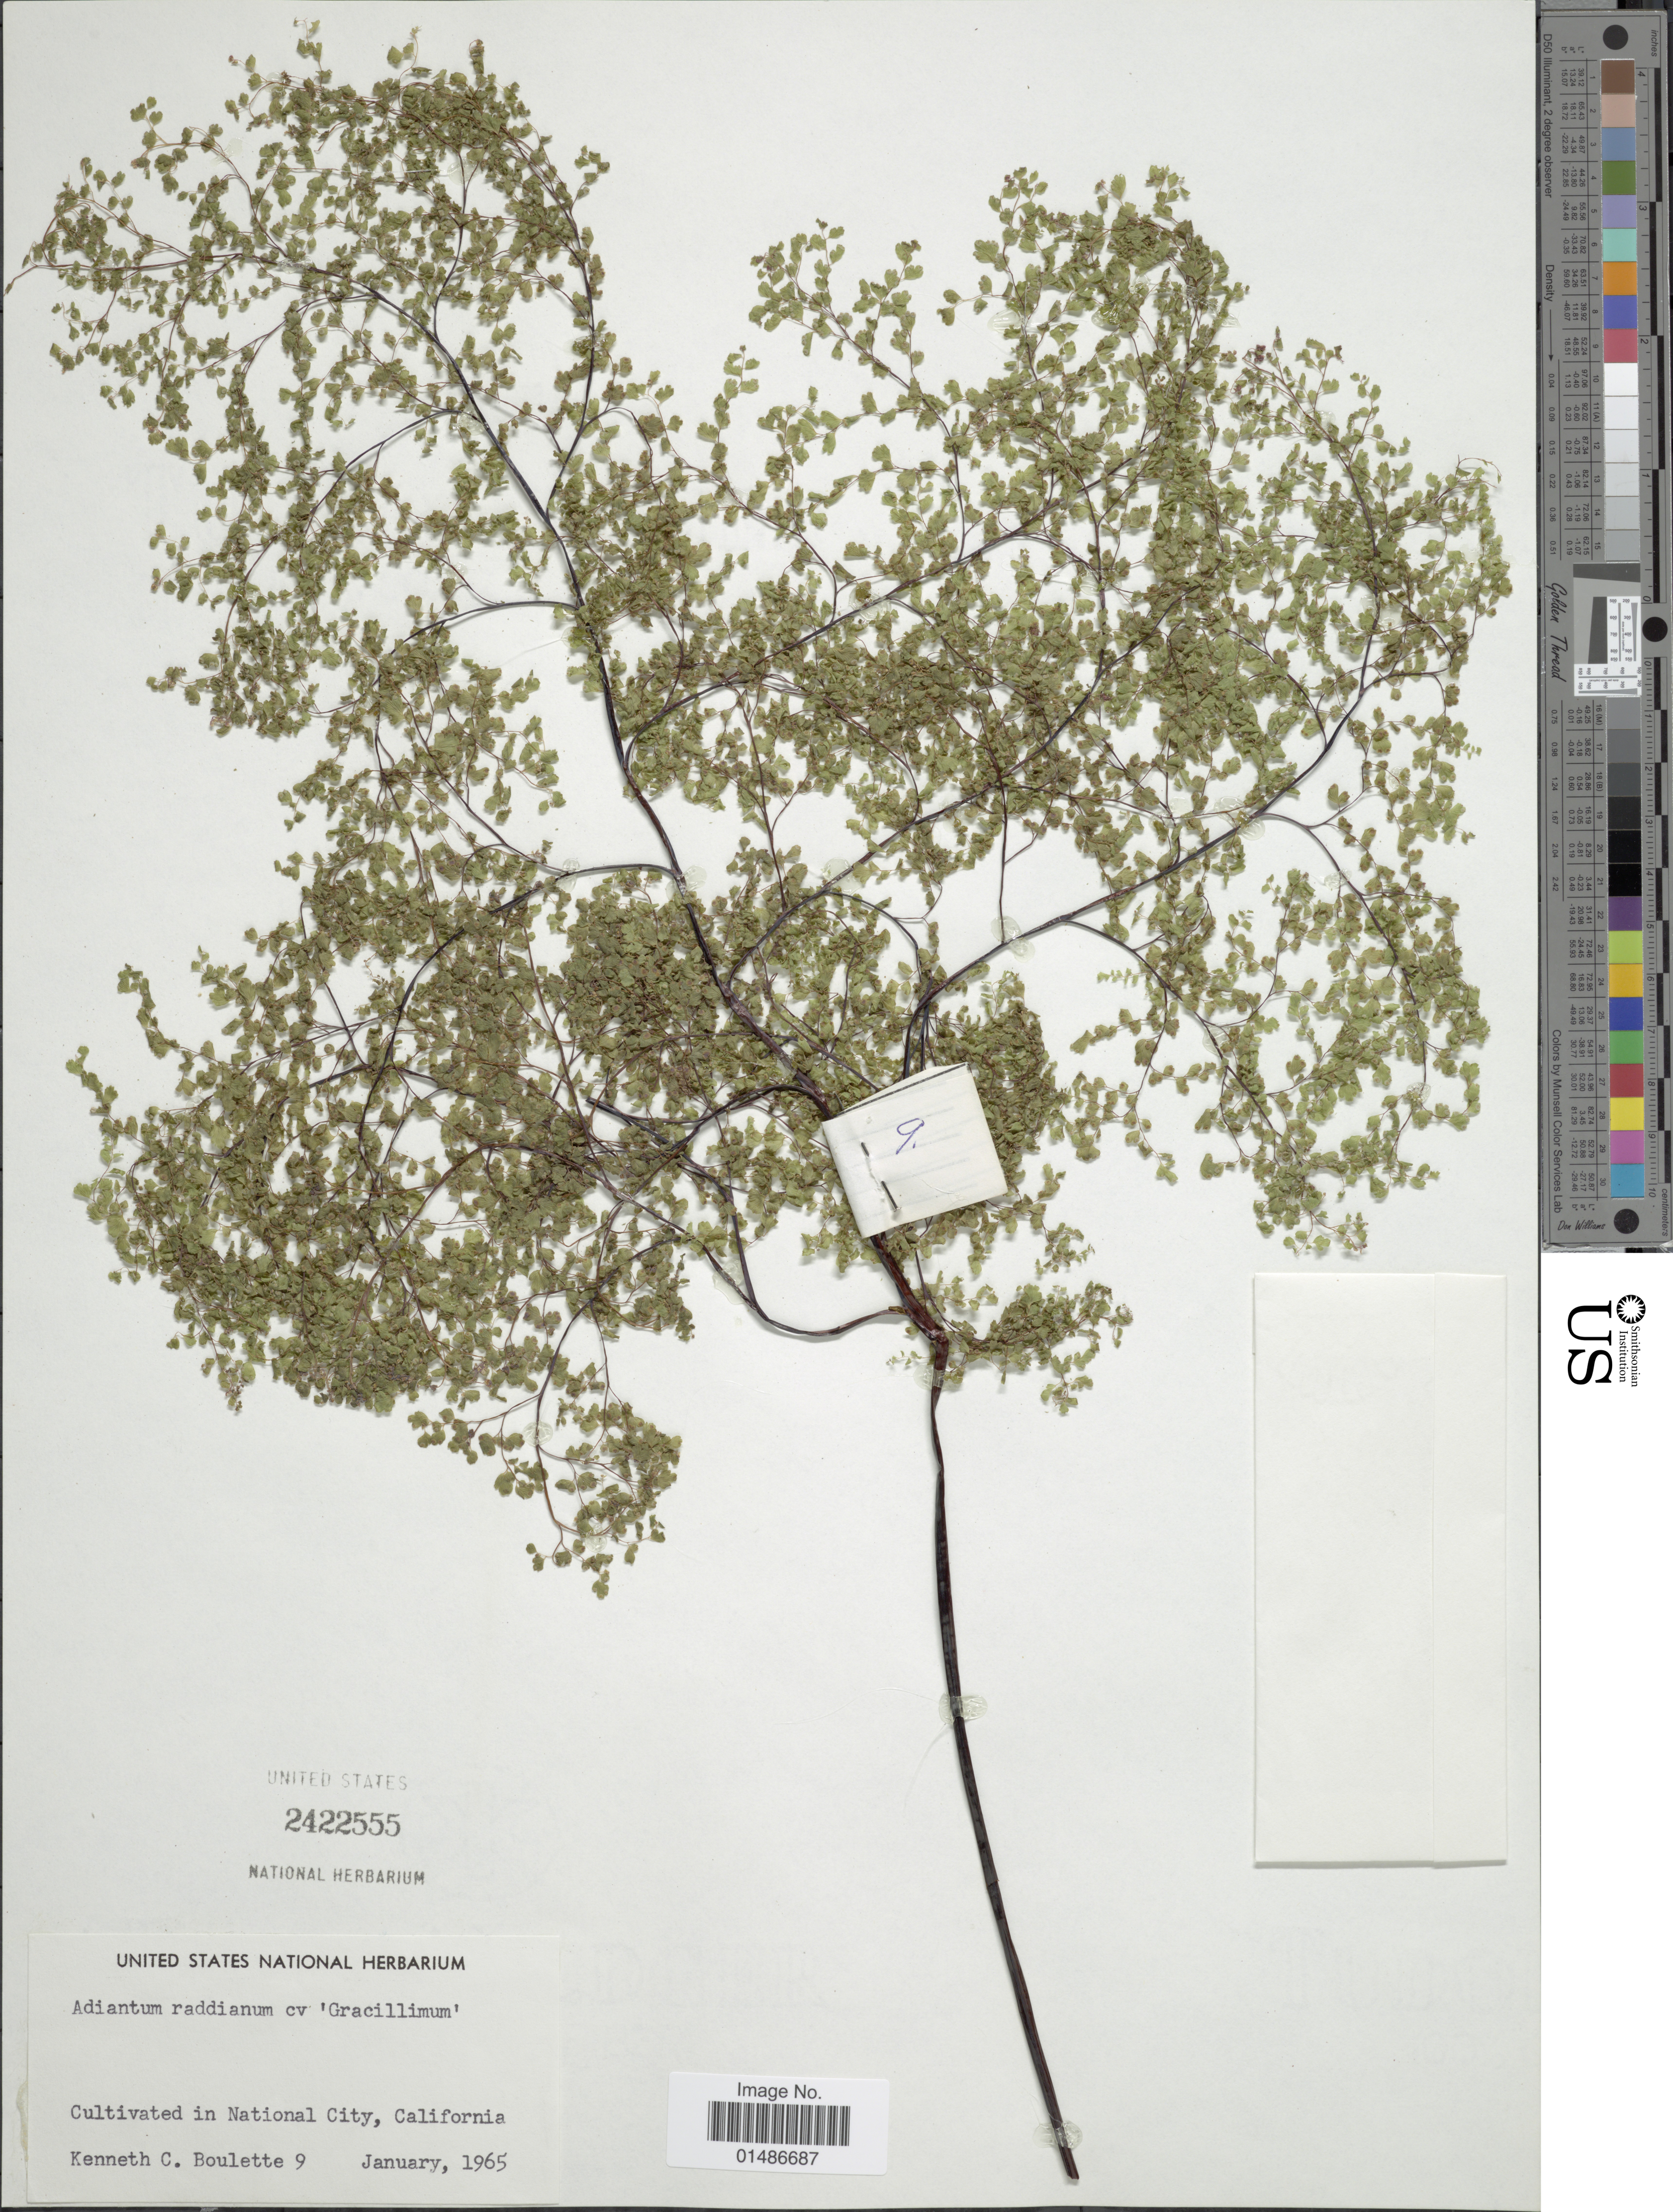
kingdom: Plantae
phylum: Tracheophyta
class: Polypodiopsida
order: Polypodiales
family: Pteridaceae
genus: Adiantum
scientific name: Adiantum raddianum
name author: C. Presl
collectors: K. Boulette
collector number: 9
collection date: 1965-01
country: United States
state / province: California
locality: Cultivated in National City.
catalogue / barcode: US 2422555